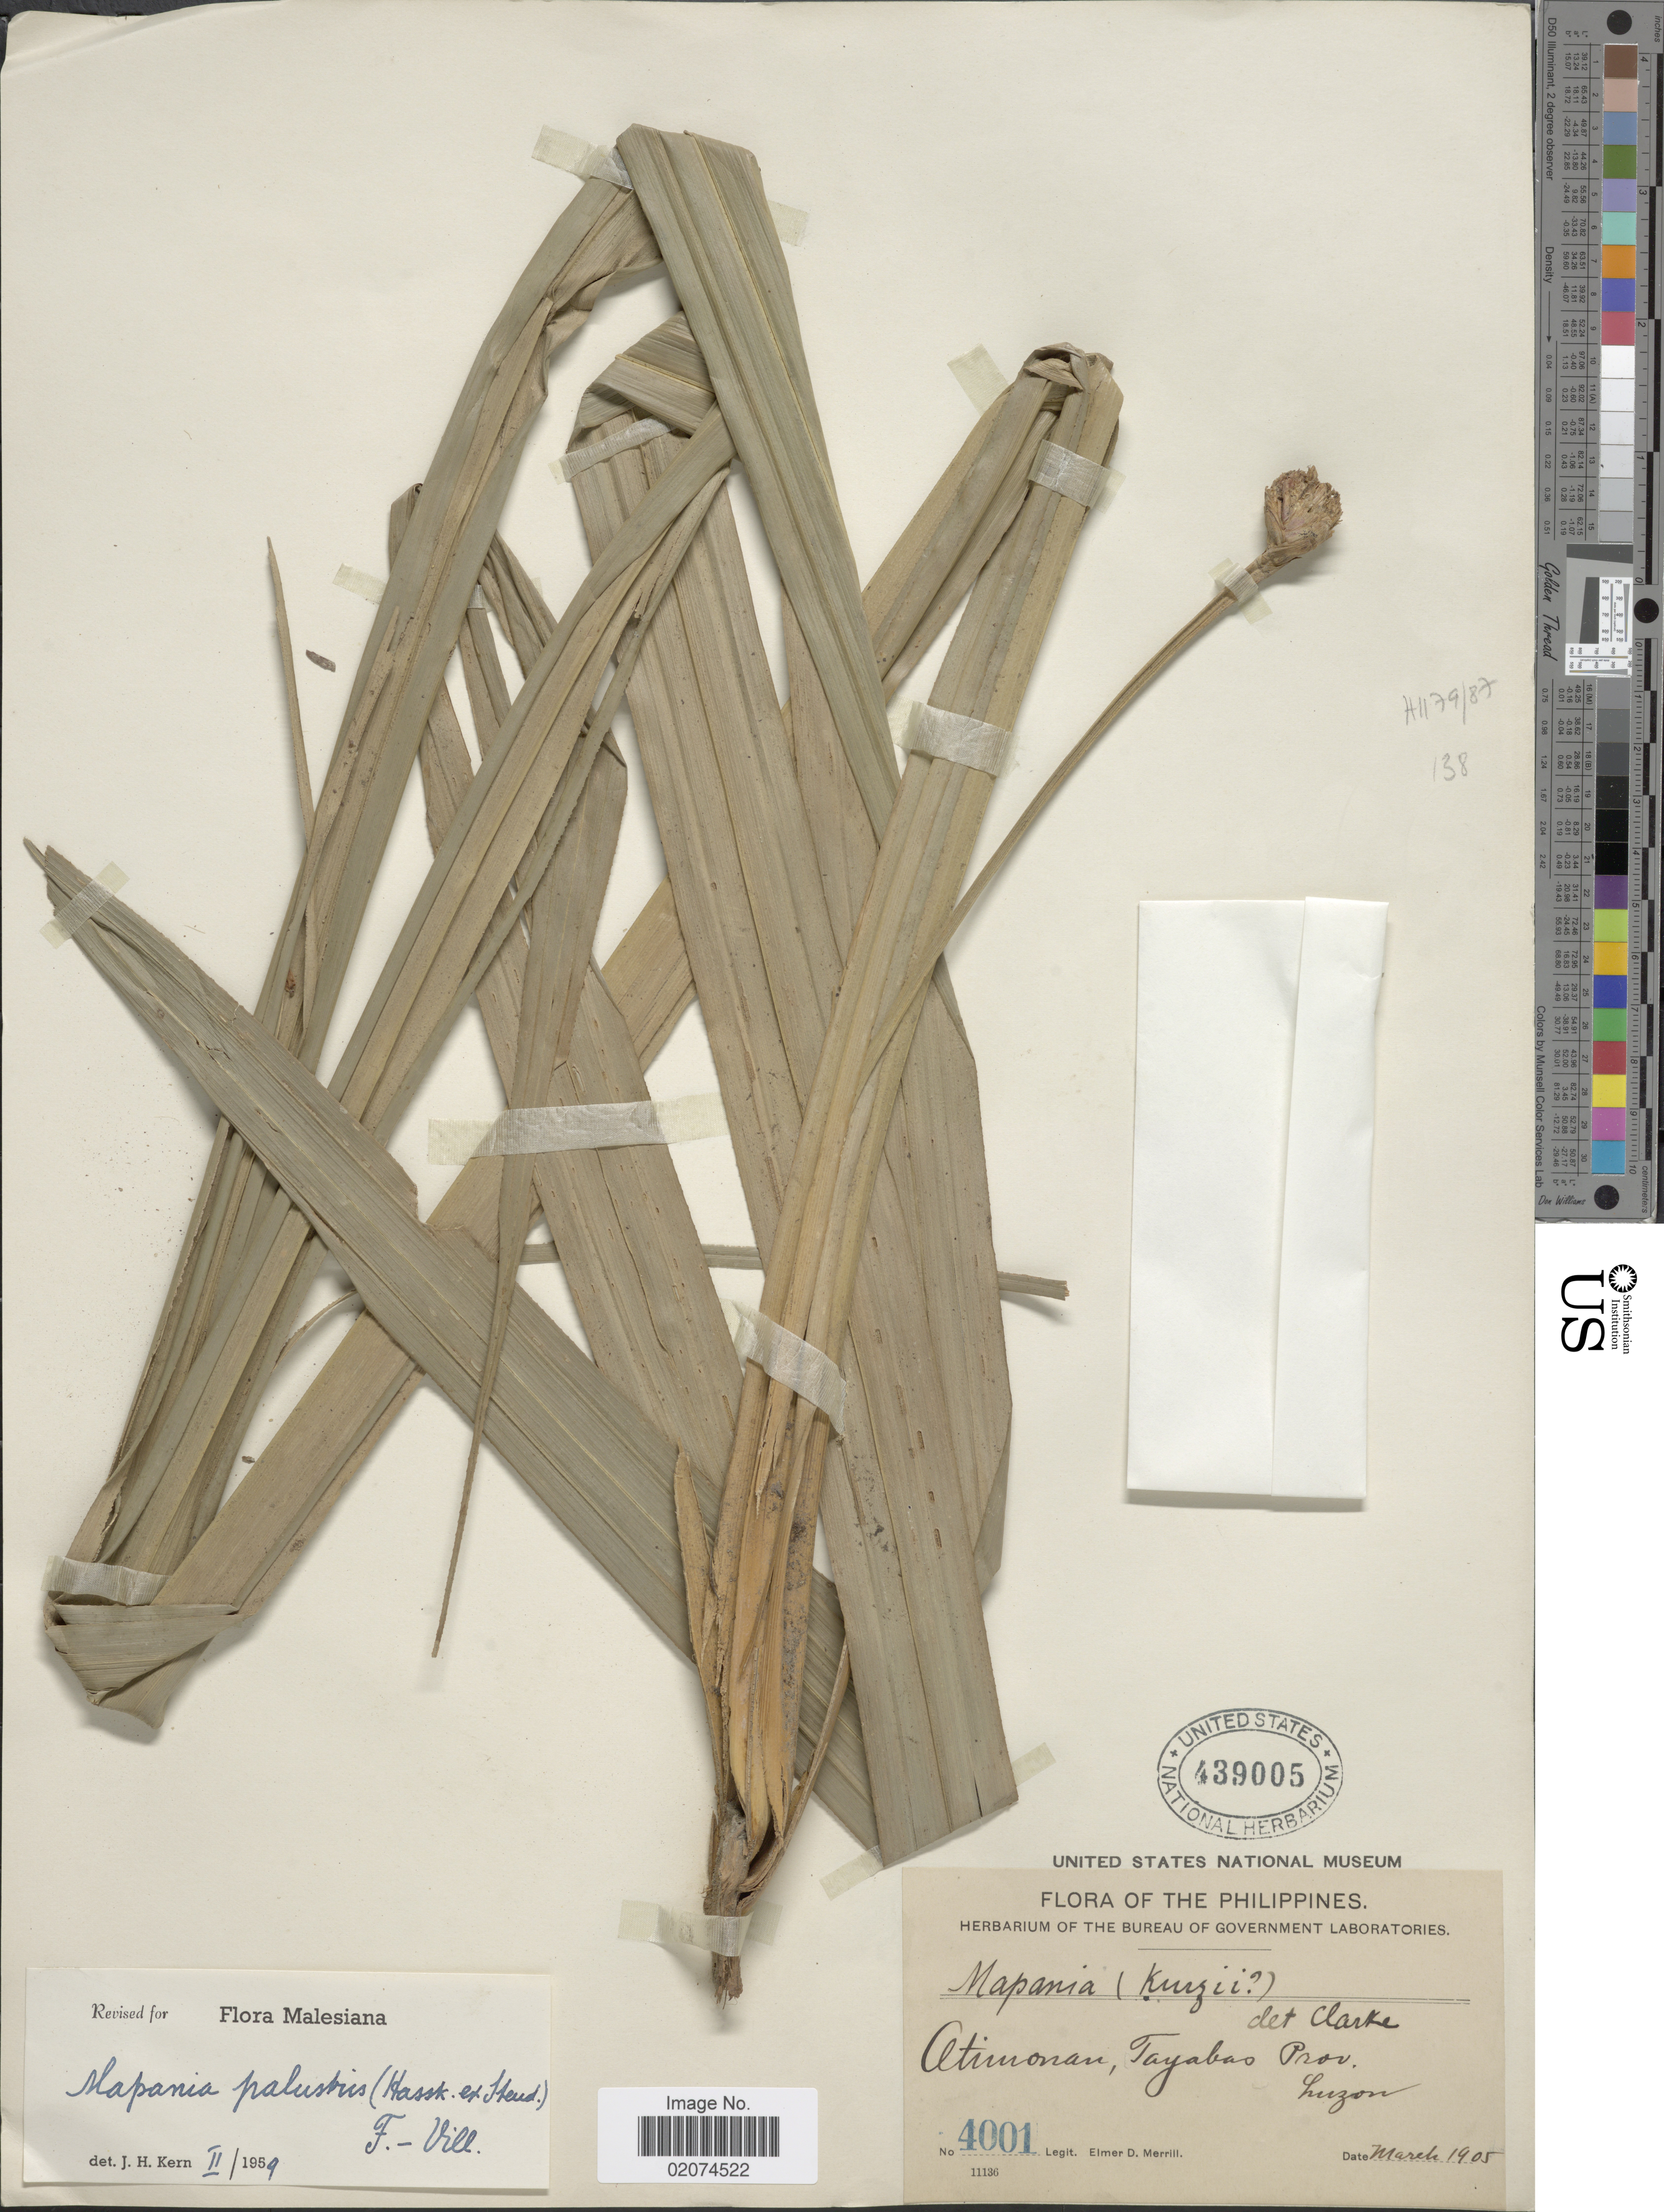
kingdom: Plantae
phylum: Tracheophyta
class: Liliopsida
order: Poales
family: Cyperaceae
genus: Mapania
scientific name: Mapania palustris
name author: (Hassk. ex Steud.) Fern.-Vill.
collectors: E. D. Merrill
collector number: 4001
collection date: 1905-03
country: Philippines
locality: Altimonan, Tayabas Prov. Luzon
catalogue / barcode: US 439005